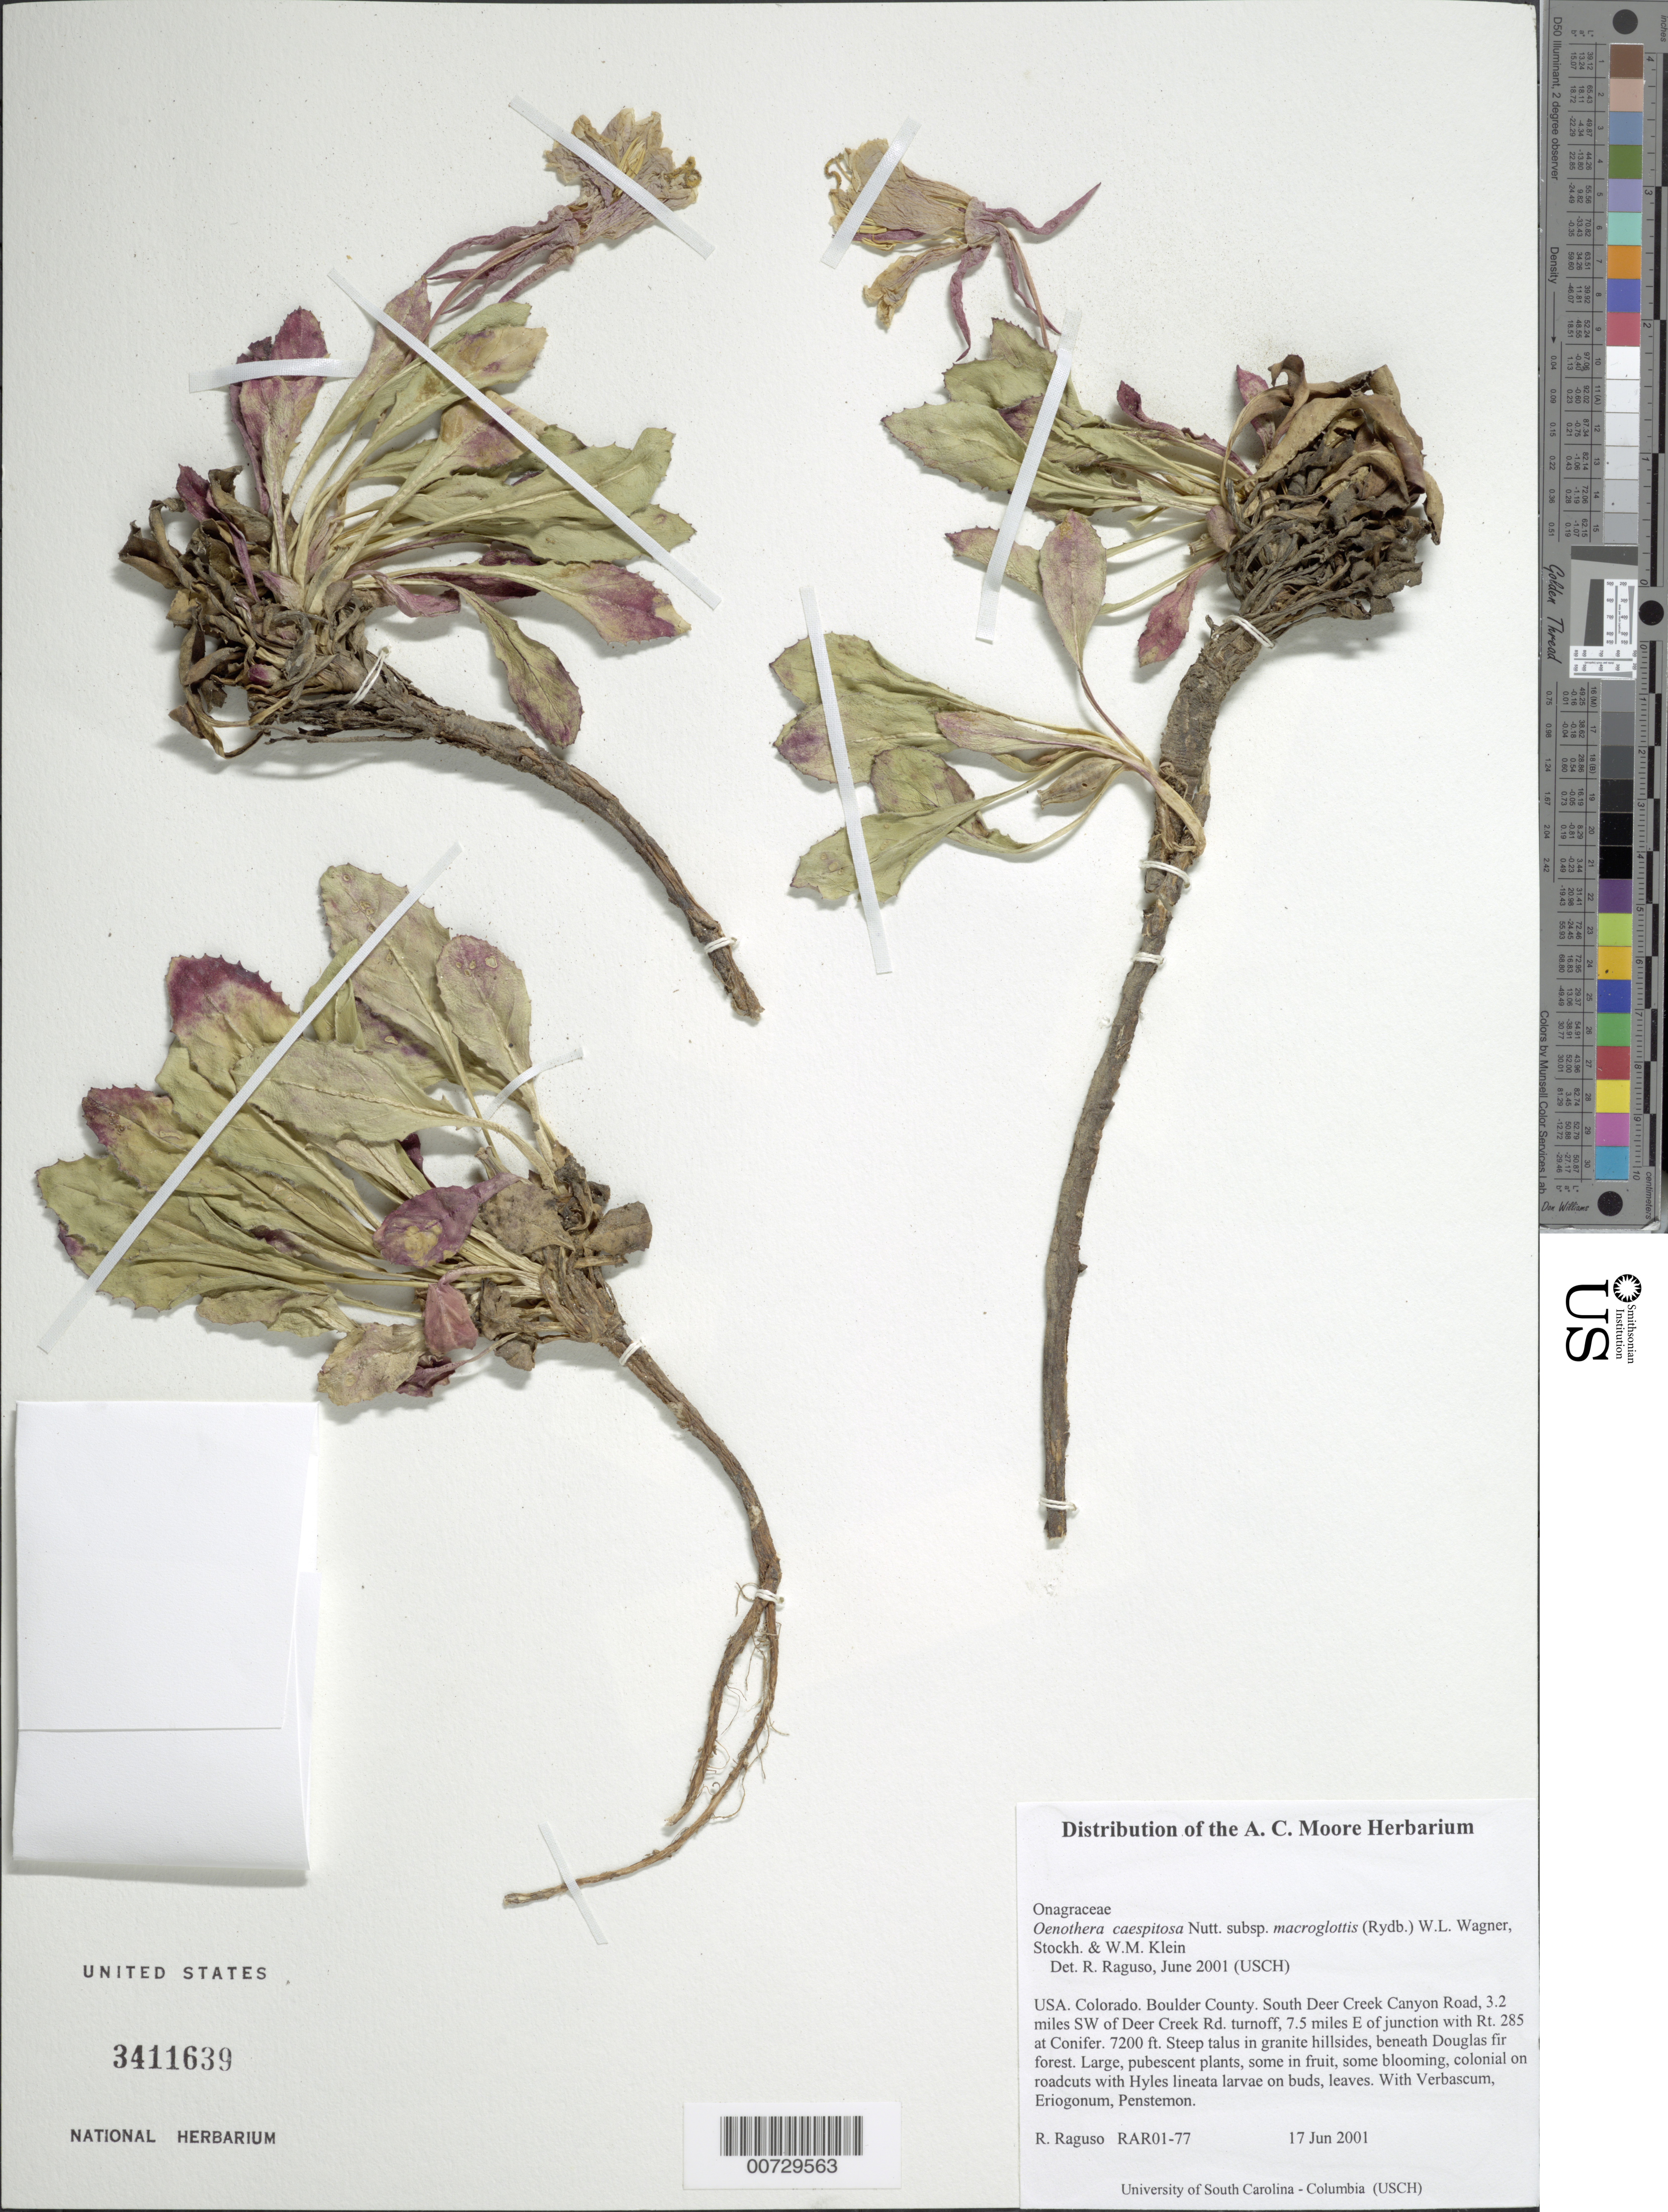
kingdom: Plantae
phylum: Tracheophyta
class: Magnoliopsida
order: Myrtales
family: Onagraceae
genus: Oenothera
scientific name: Oenothera cespitosa subsp. macroglottis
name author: (Rydb.) W.L. Wagner et al.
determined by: Raguso, Robert A.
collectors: R. Raguso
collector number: RAR01-77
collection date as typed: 17 Jun 2001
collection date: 2001-06-17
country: United States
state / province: Colorado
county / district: Boulder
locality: South Deer Creek Canyon Road, 3.2 miles SW of Deer Creek Rd. turnoff, 7.5 miles E of junction with Rt. 285 at Conifer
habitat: Steep talus in granite hillsides, beneath Douglas fir forest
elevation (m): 2195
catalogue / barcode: US 3411639